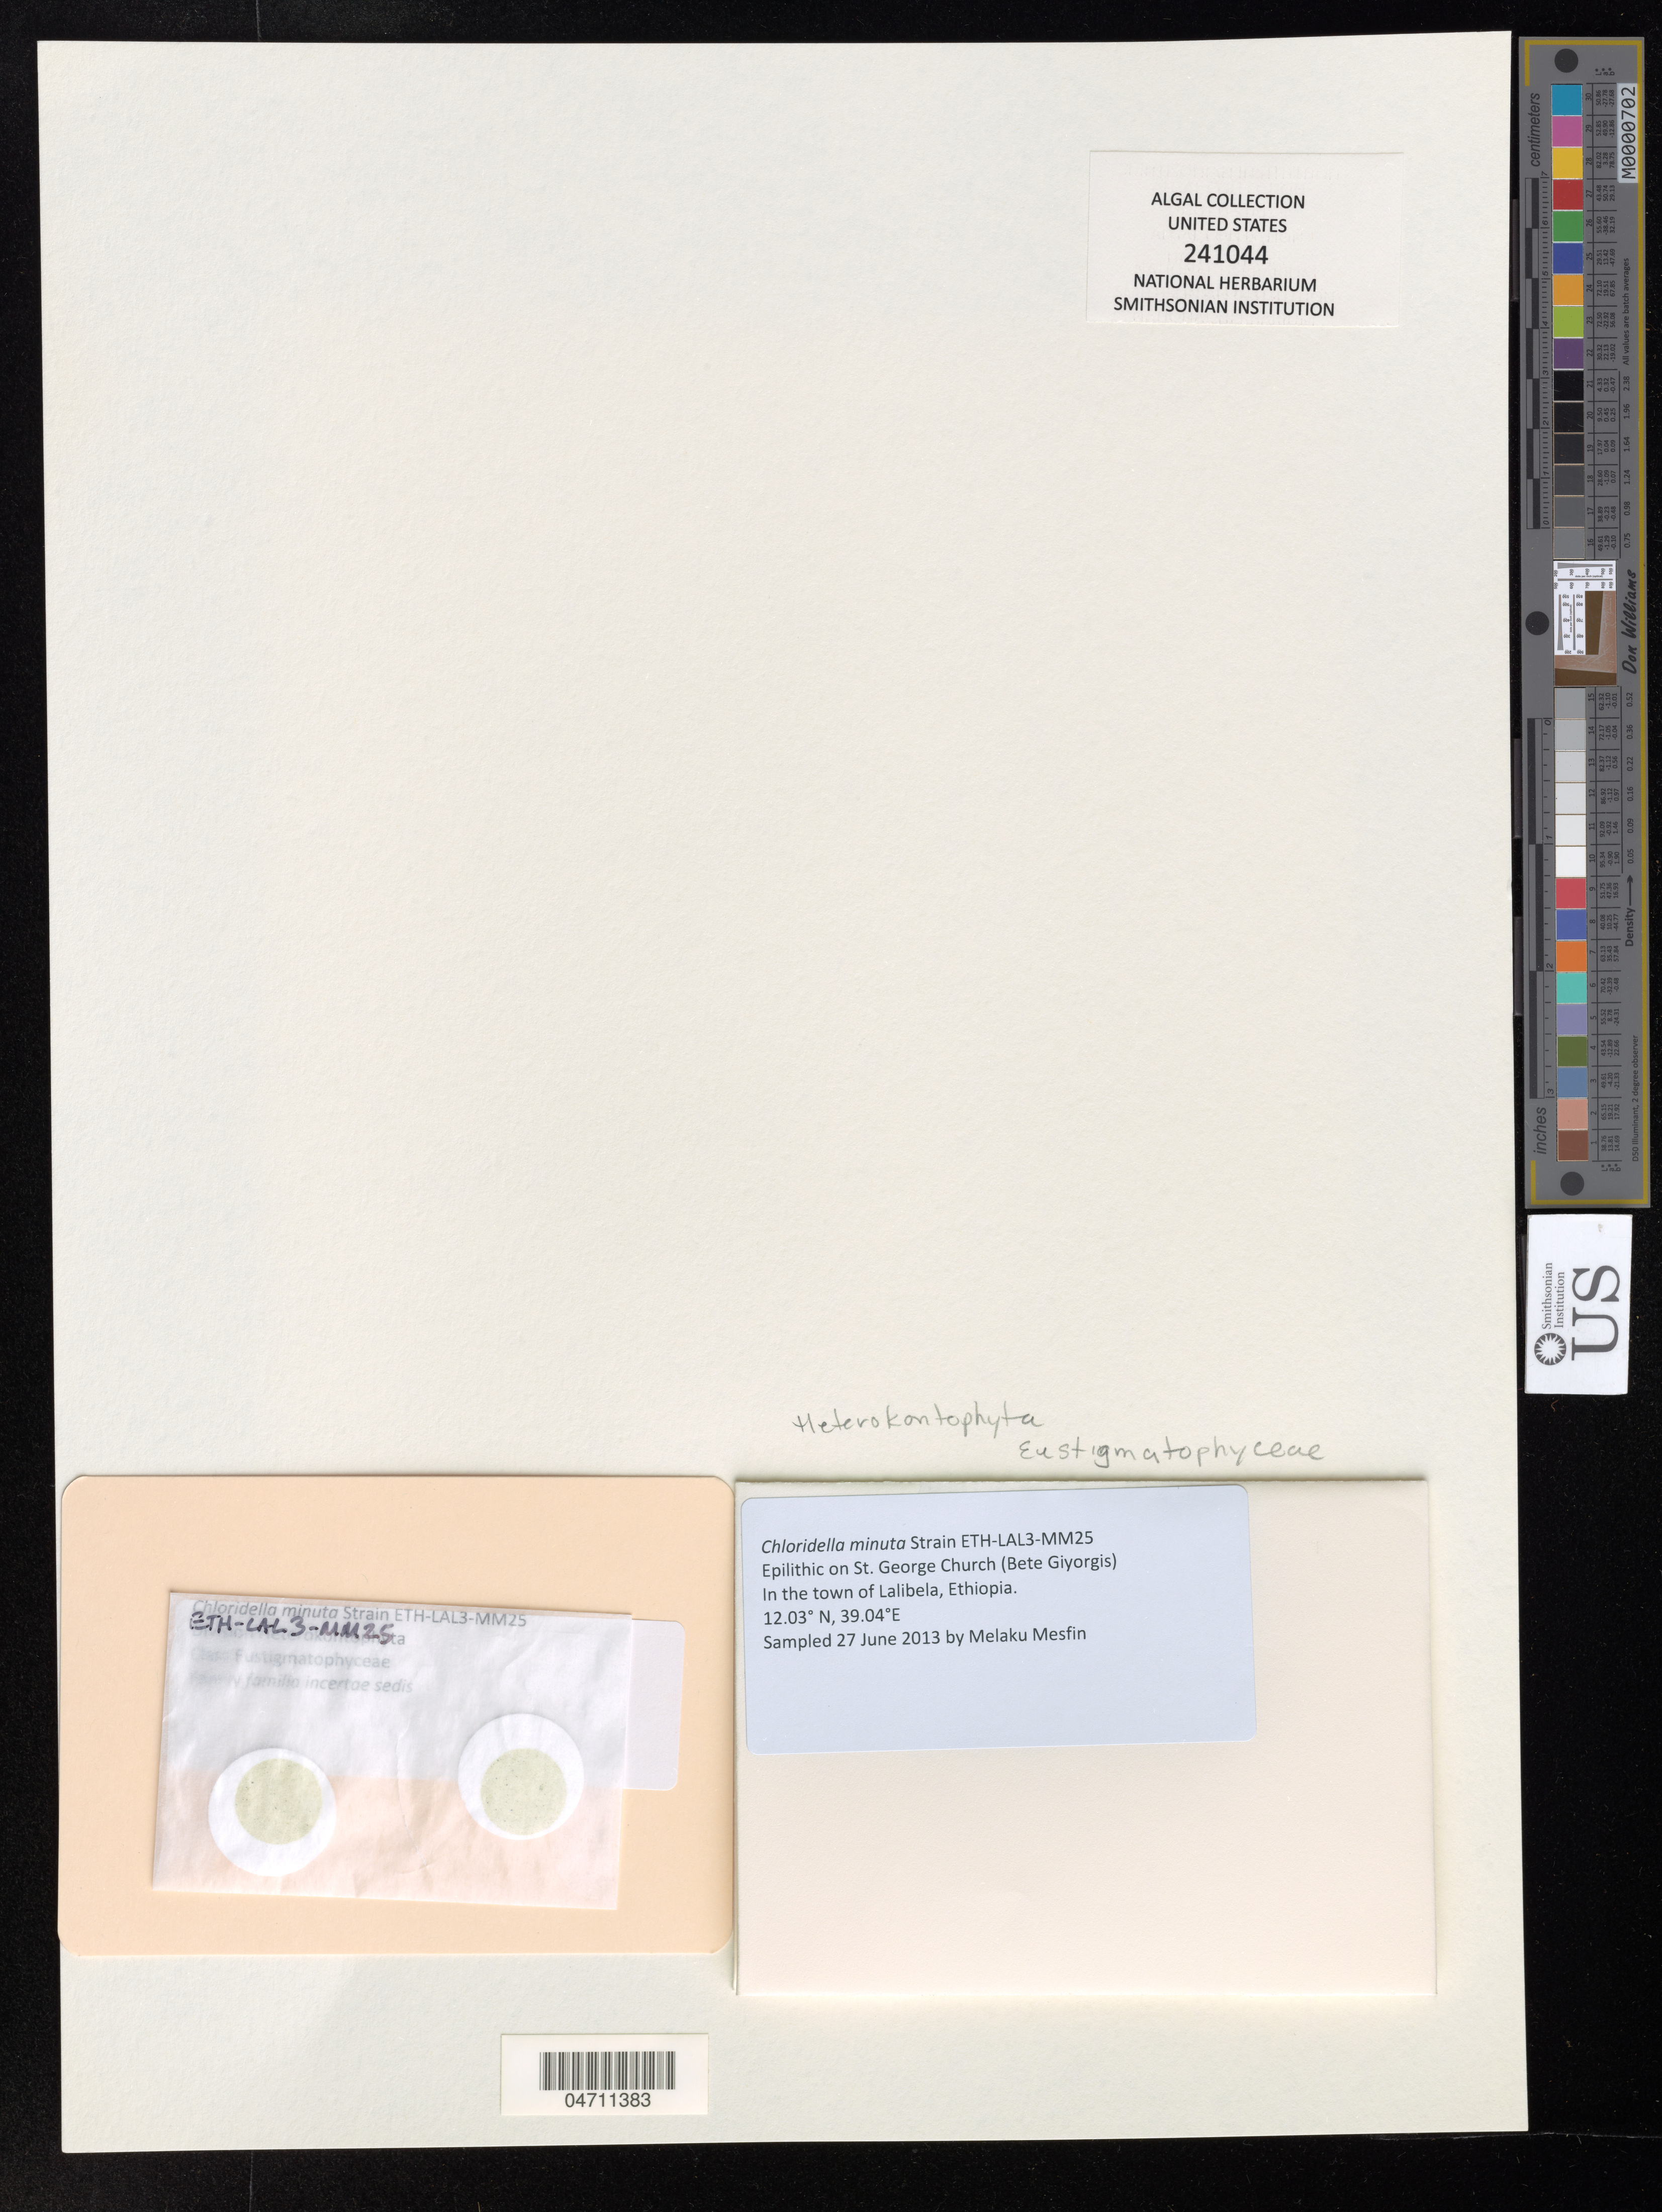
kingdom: Plantae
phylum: Chlorophyta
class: Chlorophyceae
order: Sphaeropleales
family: Neochloridaceae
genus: Neochloris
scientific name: Neochloris minuta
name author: G. Arce & Bold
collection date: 2013-06-27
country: Ethiopia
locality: Epilithic on St. George Church (Bete Giyorgis) In the town of Lalibela, Ethiopia.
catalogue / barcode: US 241044